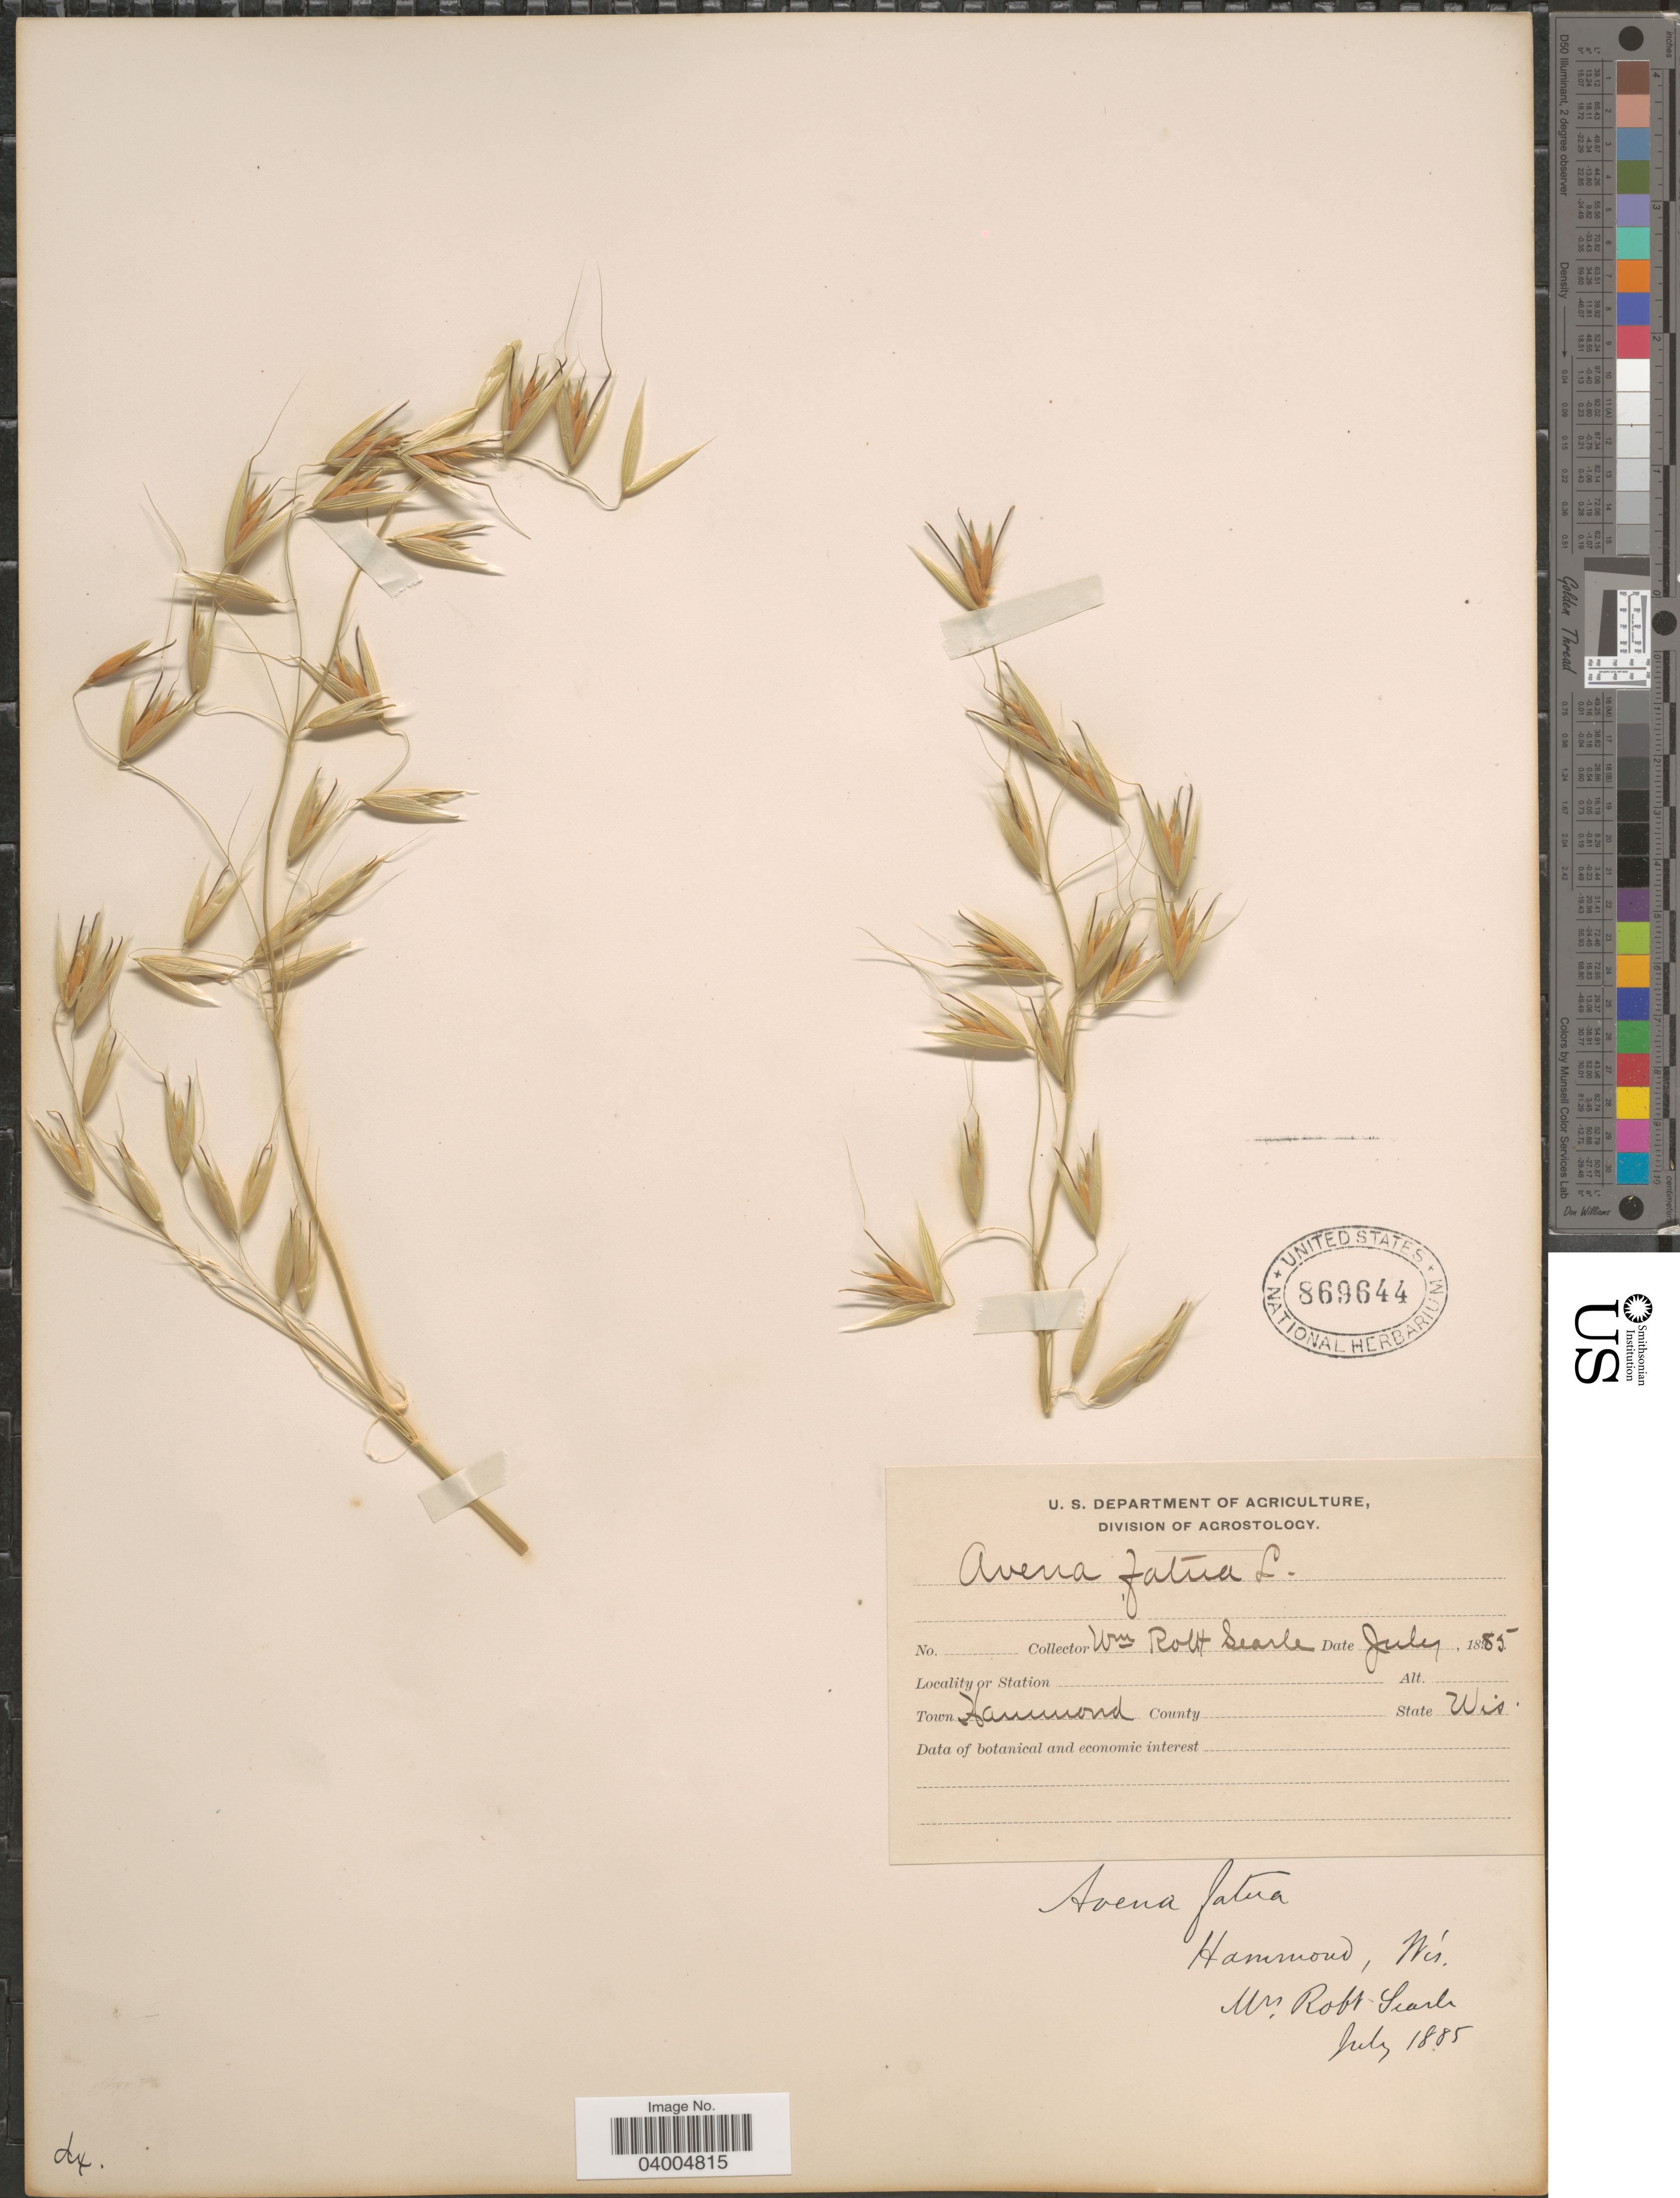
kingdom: Plantae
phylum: Tracheophyta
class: Liliopsida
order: Poales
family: Poaceae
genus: Avena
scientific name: Avena fatua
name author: L.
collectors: W. Searle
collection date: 1885-07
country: United States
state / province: Wisconsin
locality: Town Hammond.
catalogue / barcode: US 869644